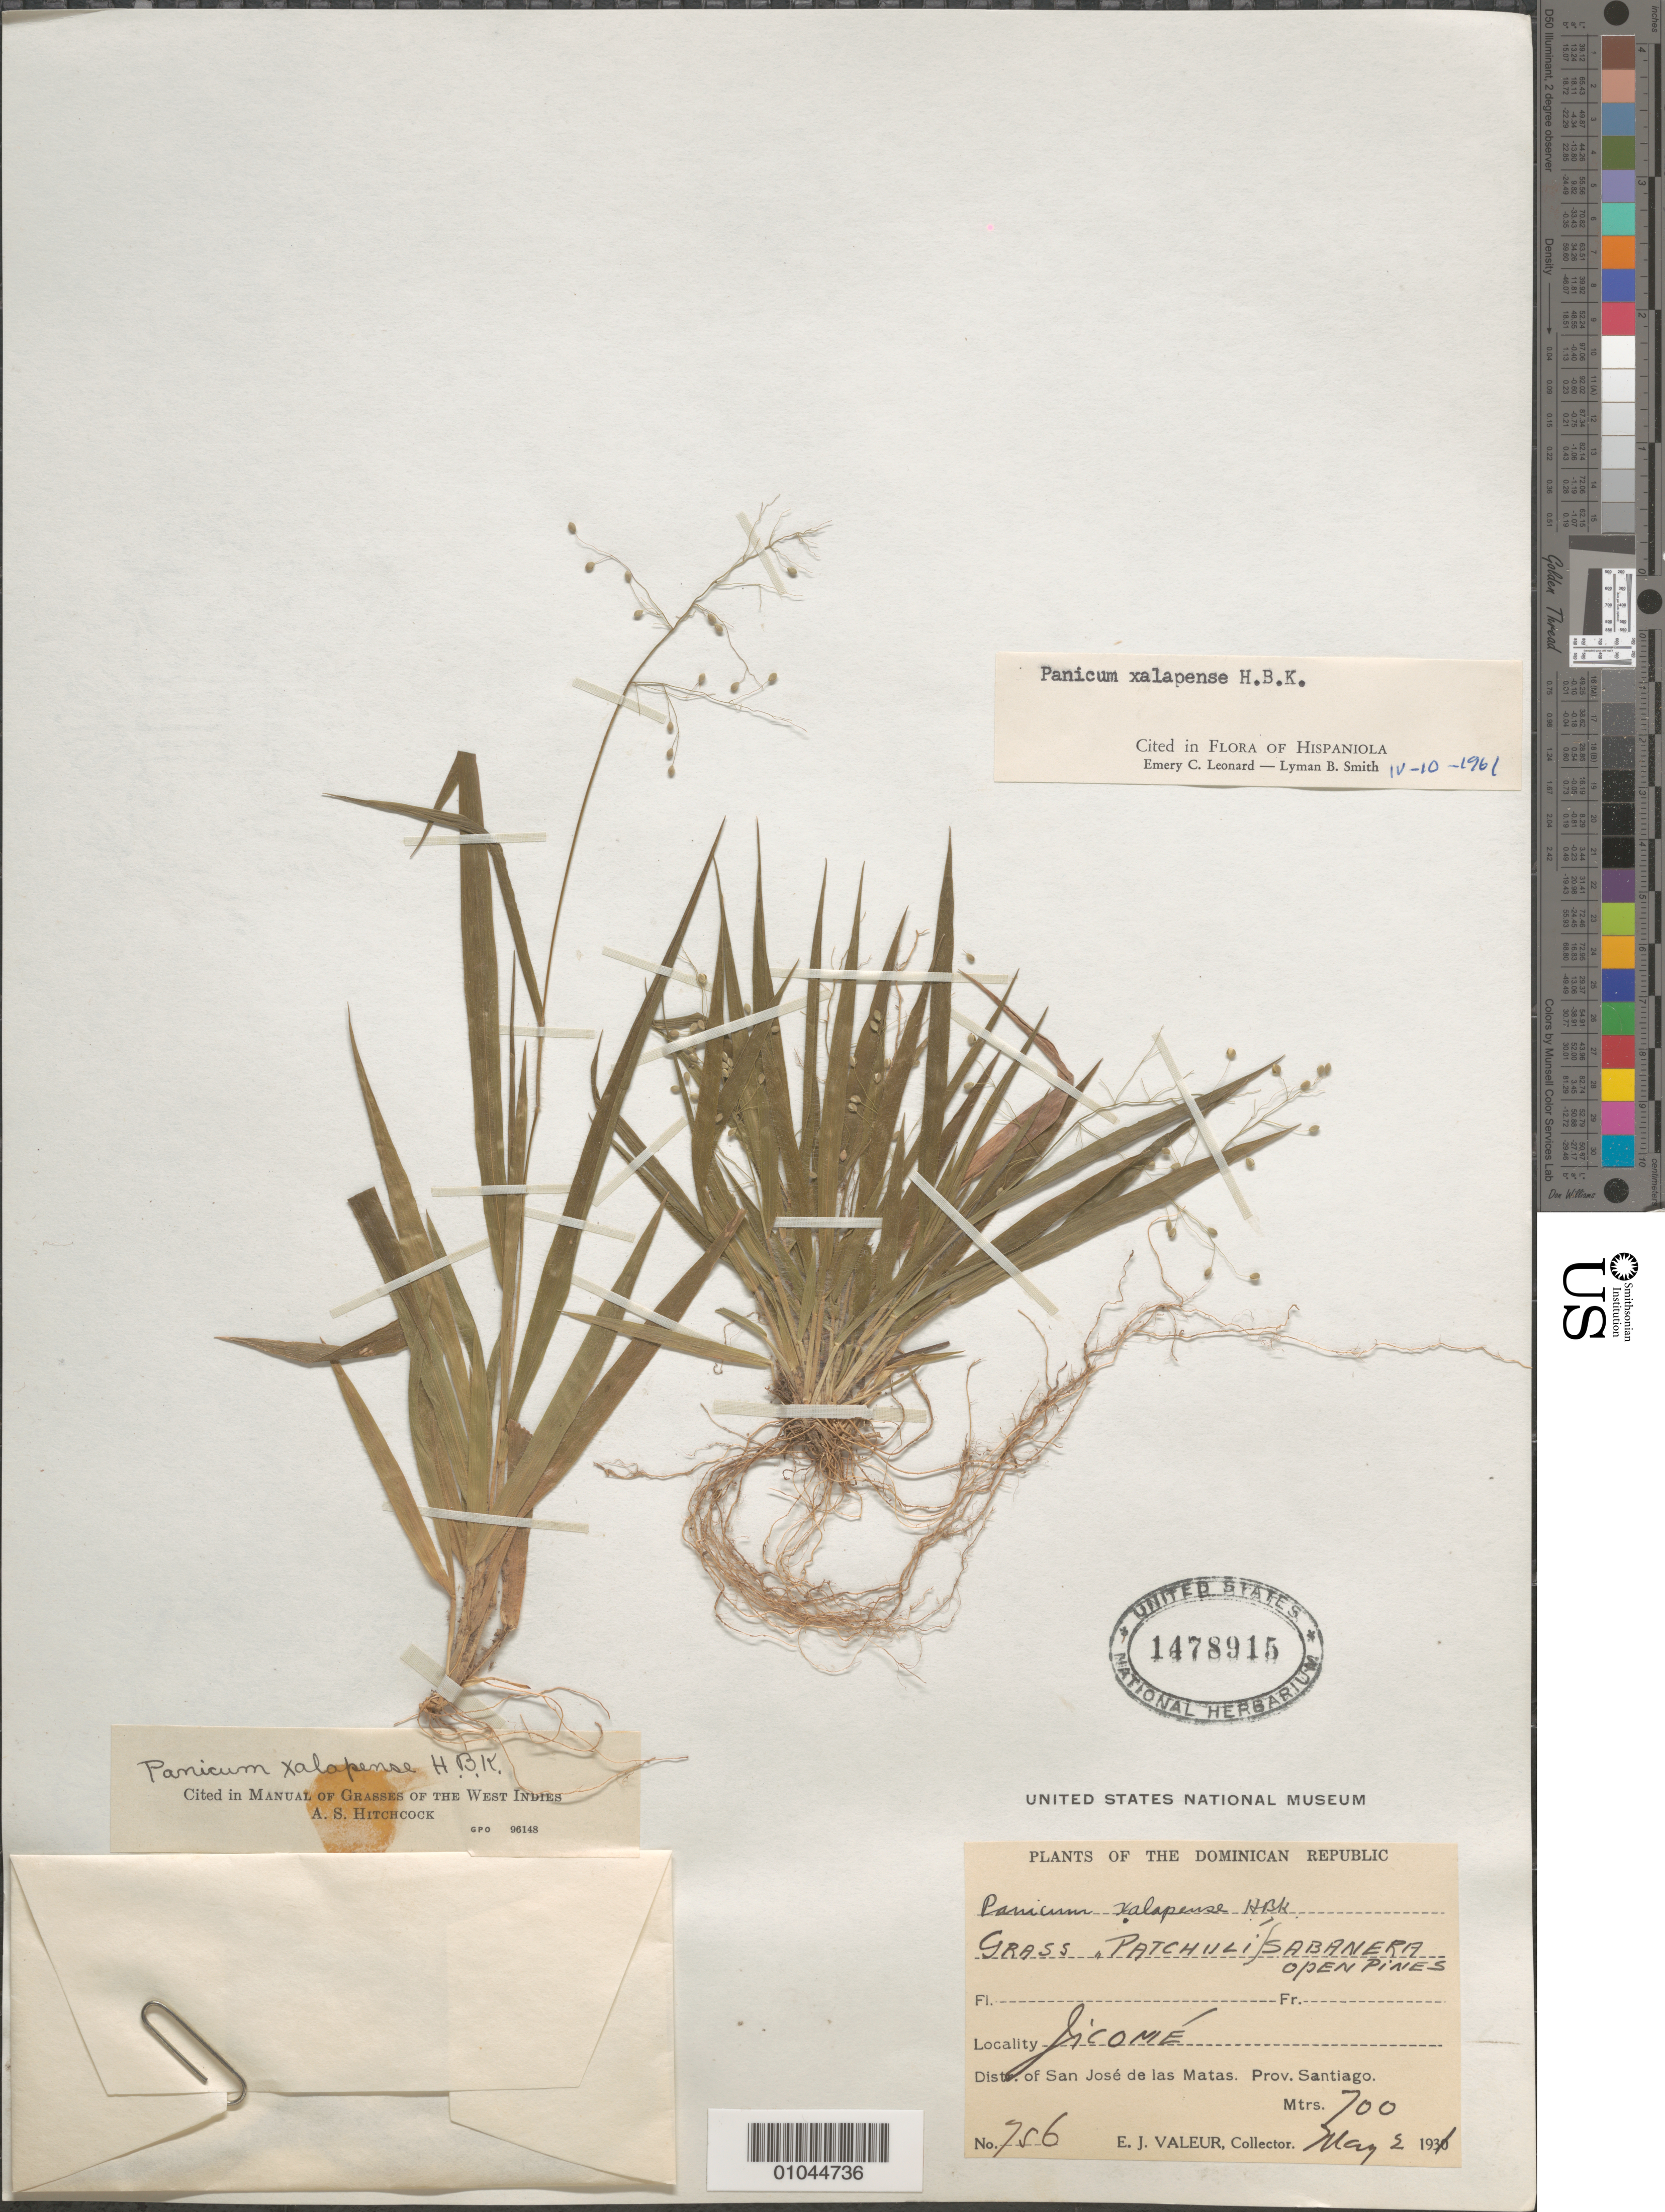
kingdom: Plantae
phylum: Tracheophyta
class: Liliopsida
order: Poales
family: Poaceae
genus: Panicum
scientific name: Panicum xalapense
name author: Kunth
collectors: E. Valeur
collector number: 756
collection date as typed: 02 May 1931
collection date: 1931-05-02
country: Dominican Republic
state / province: Santiago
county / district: San José de las Matas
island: Hispaniola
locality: Jicome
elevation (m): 700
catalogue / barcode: US 1478915